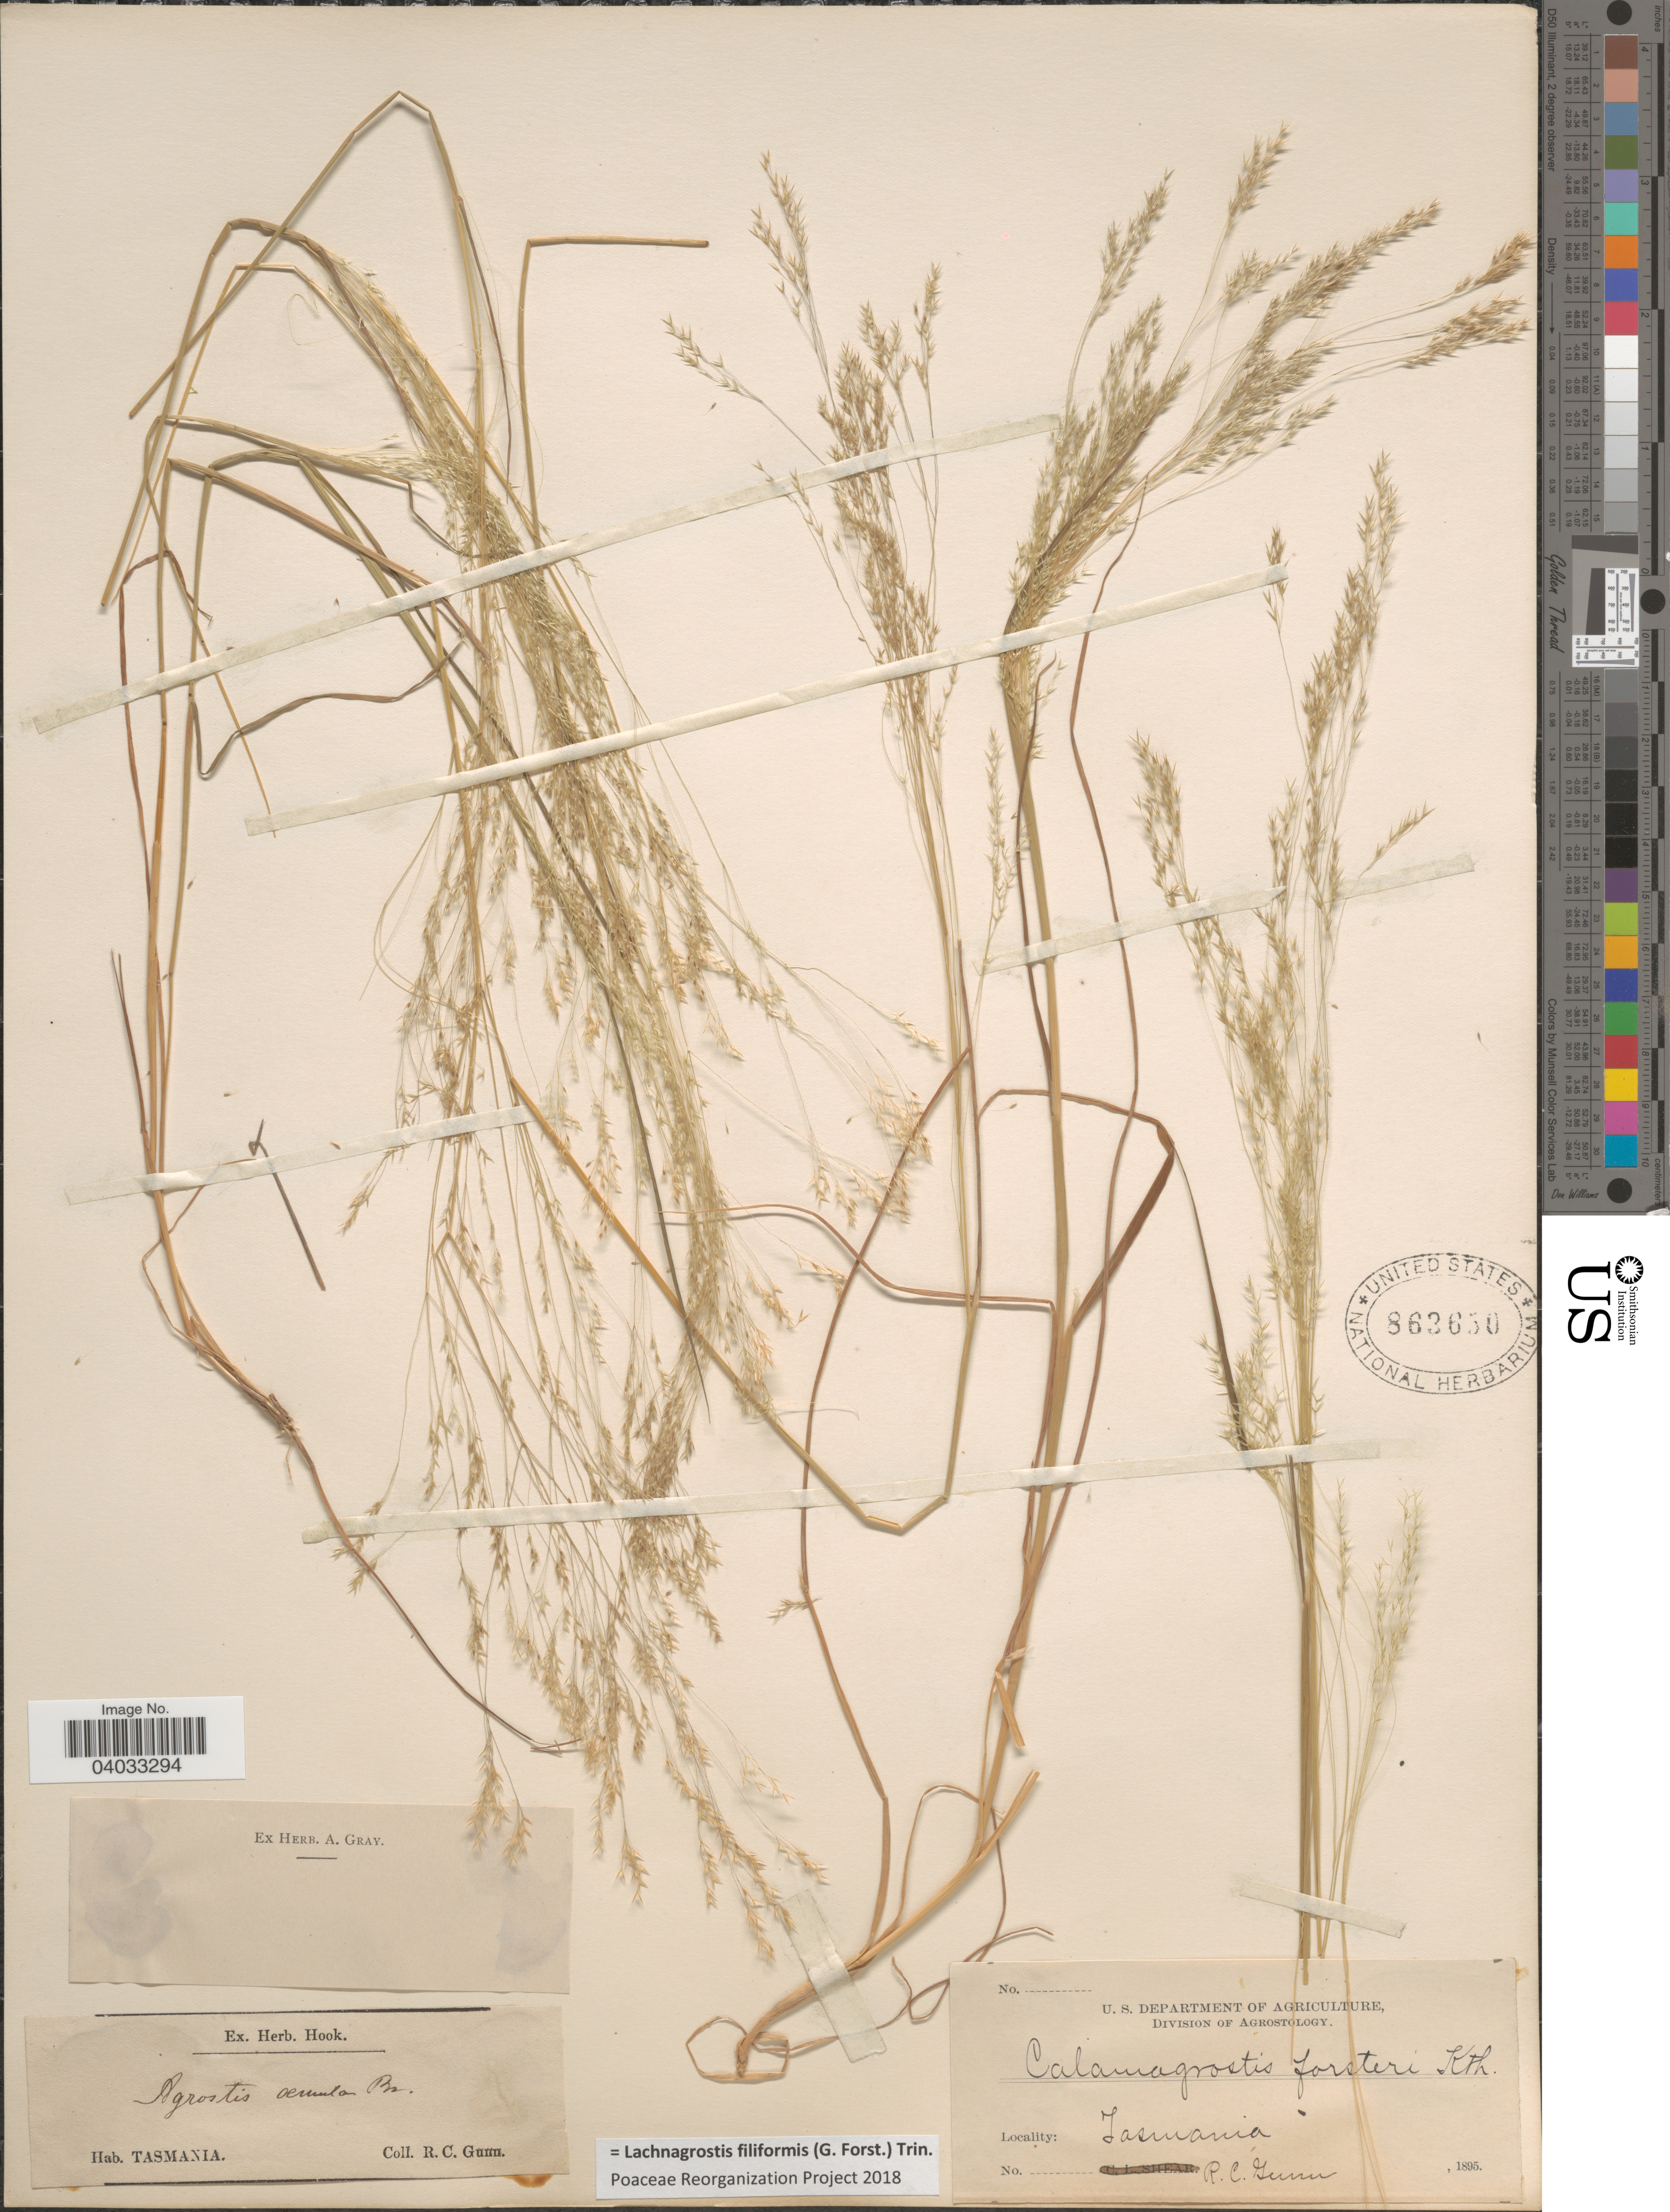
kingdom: Plantae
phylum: Tracheophyta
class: Liliopsida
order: Poales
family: Poaceae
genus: Lachnagrostis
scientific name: Lachnagrostis filiformis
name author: (J.R. Forst.) Trin.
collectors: R. Gunn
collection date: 1895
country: Australia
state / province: Tasmania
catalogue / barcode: US 863650